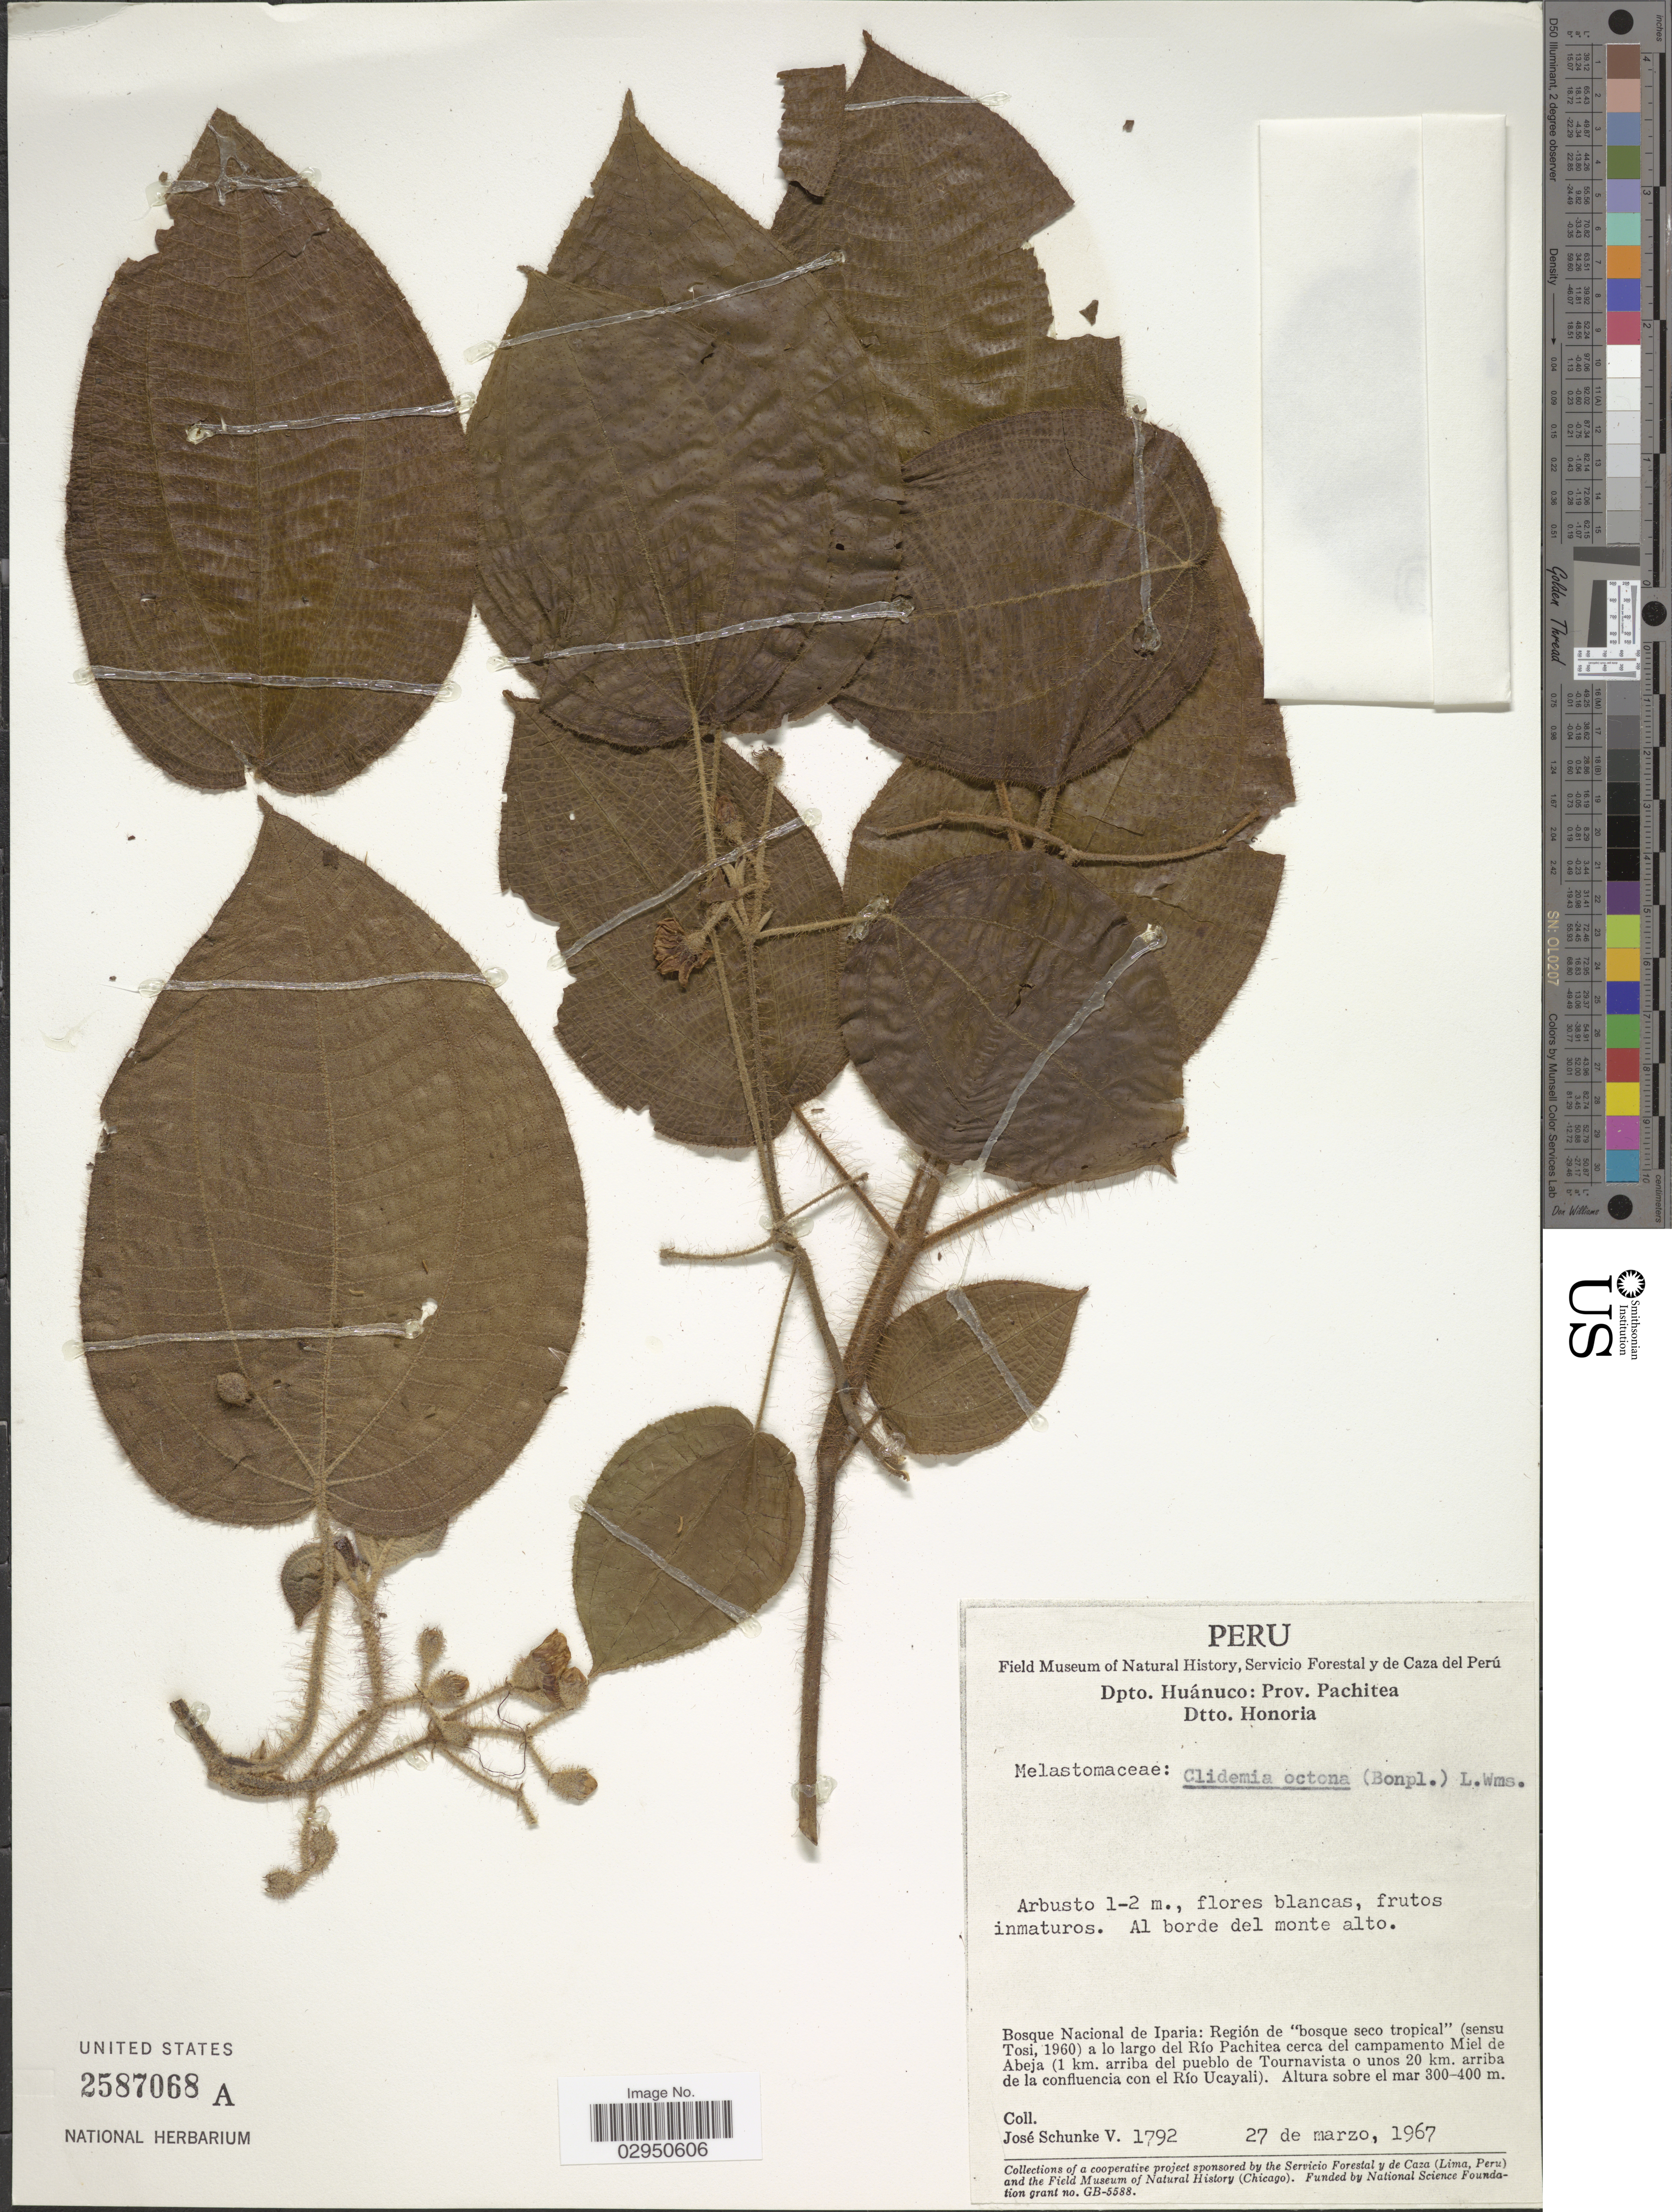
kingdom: Plantae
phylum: Tracheophyta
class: Magnoliopsida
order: Myrtales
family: Melastomataceae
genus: Clidemia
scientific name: Clidemia octona subsp. octona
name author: (Bonpl.) L.O. Williams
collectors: J. Schunke Vigo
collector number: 1792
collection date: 1967-03-27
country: Peru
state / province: Huánuco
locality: Dpto. Huánuco: Prov. Pachitea. Dtto. Honoria. Bosque Nacional de Iparia: Región de "bosque seco tropical" (sensu Tosi, 1960) a lo largo del Río Pachitea cerca del campamento Miel de Abeja (1 km. arriba del pueblo de Tournavista o unos 20 km. arriba de la confluencia con el Río Ucayali).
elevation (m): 300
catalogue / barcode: US 2587068A